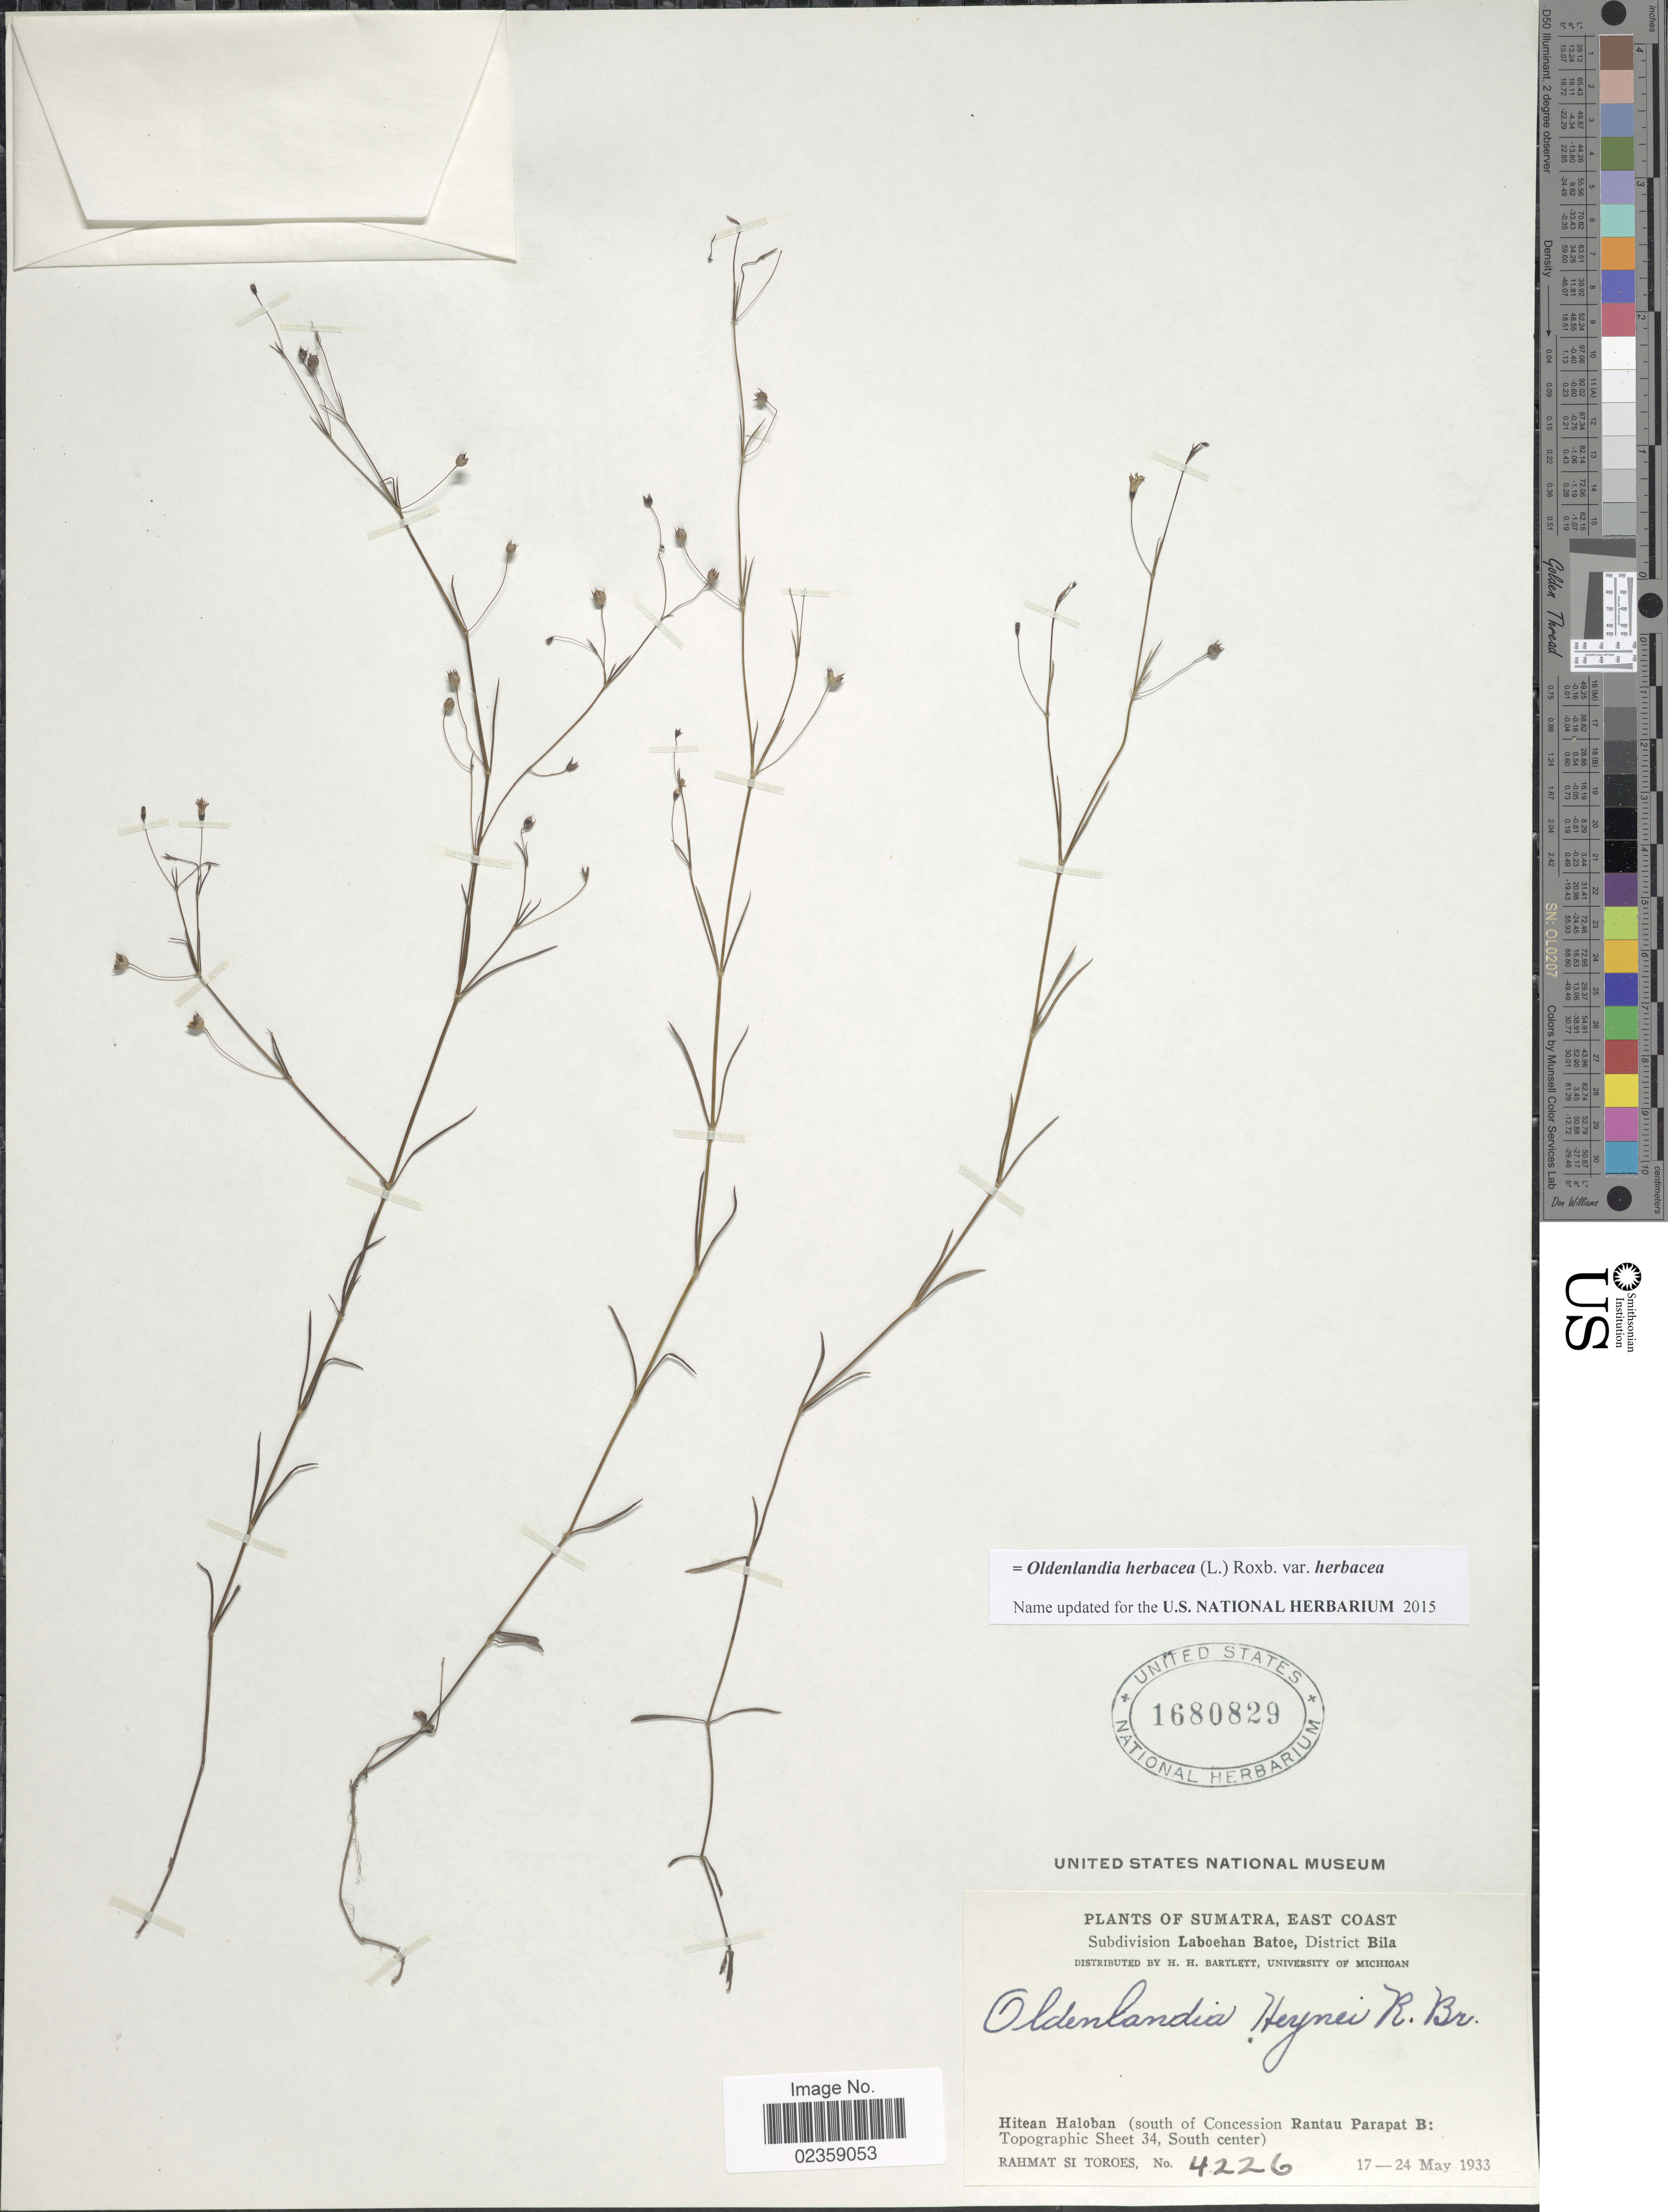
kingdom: Plantae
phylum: Tracheophyta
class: Magnoliopsida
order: Gentianales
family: Rubiaceae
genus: Oldenlandia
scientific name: Oldenlandia herbacea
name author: (L.) Roxb.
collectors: Rahmat Si Boeea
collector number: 4226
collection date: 1933-05-17/1933-05-24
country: Indonesia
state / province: Sumatra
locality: Sumatra, East Coast. Subdivision Laboehan Batoe, District Bila. Hitean Haloban (south of Concession Rantau Parapat B: Topographic Sheet 34, South center)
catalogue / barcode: US 1680829